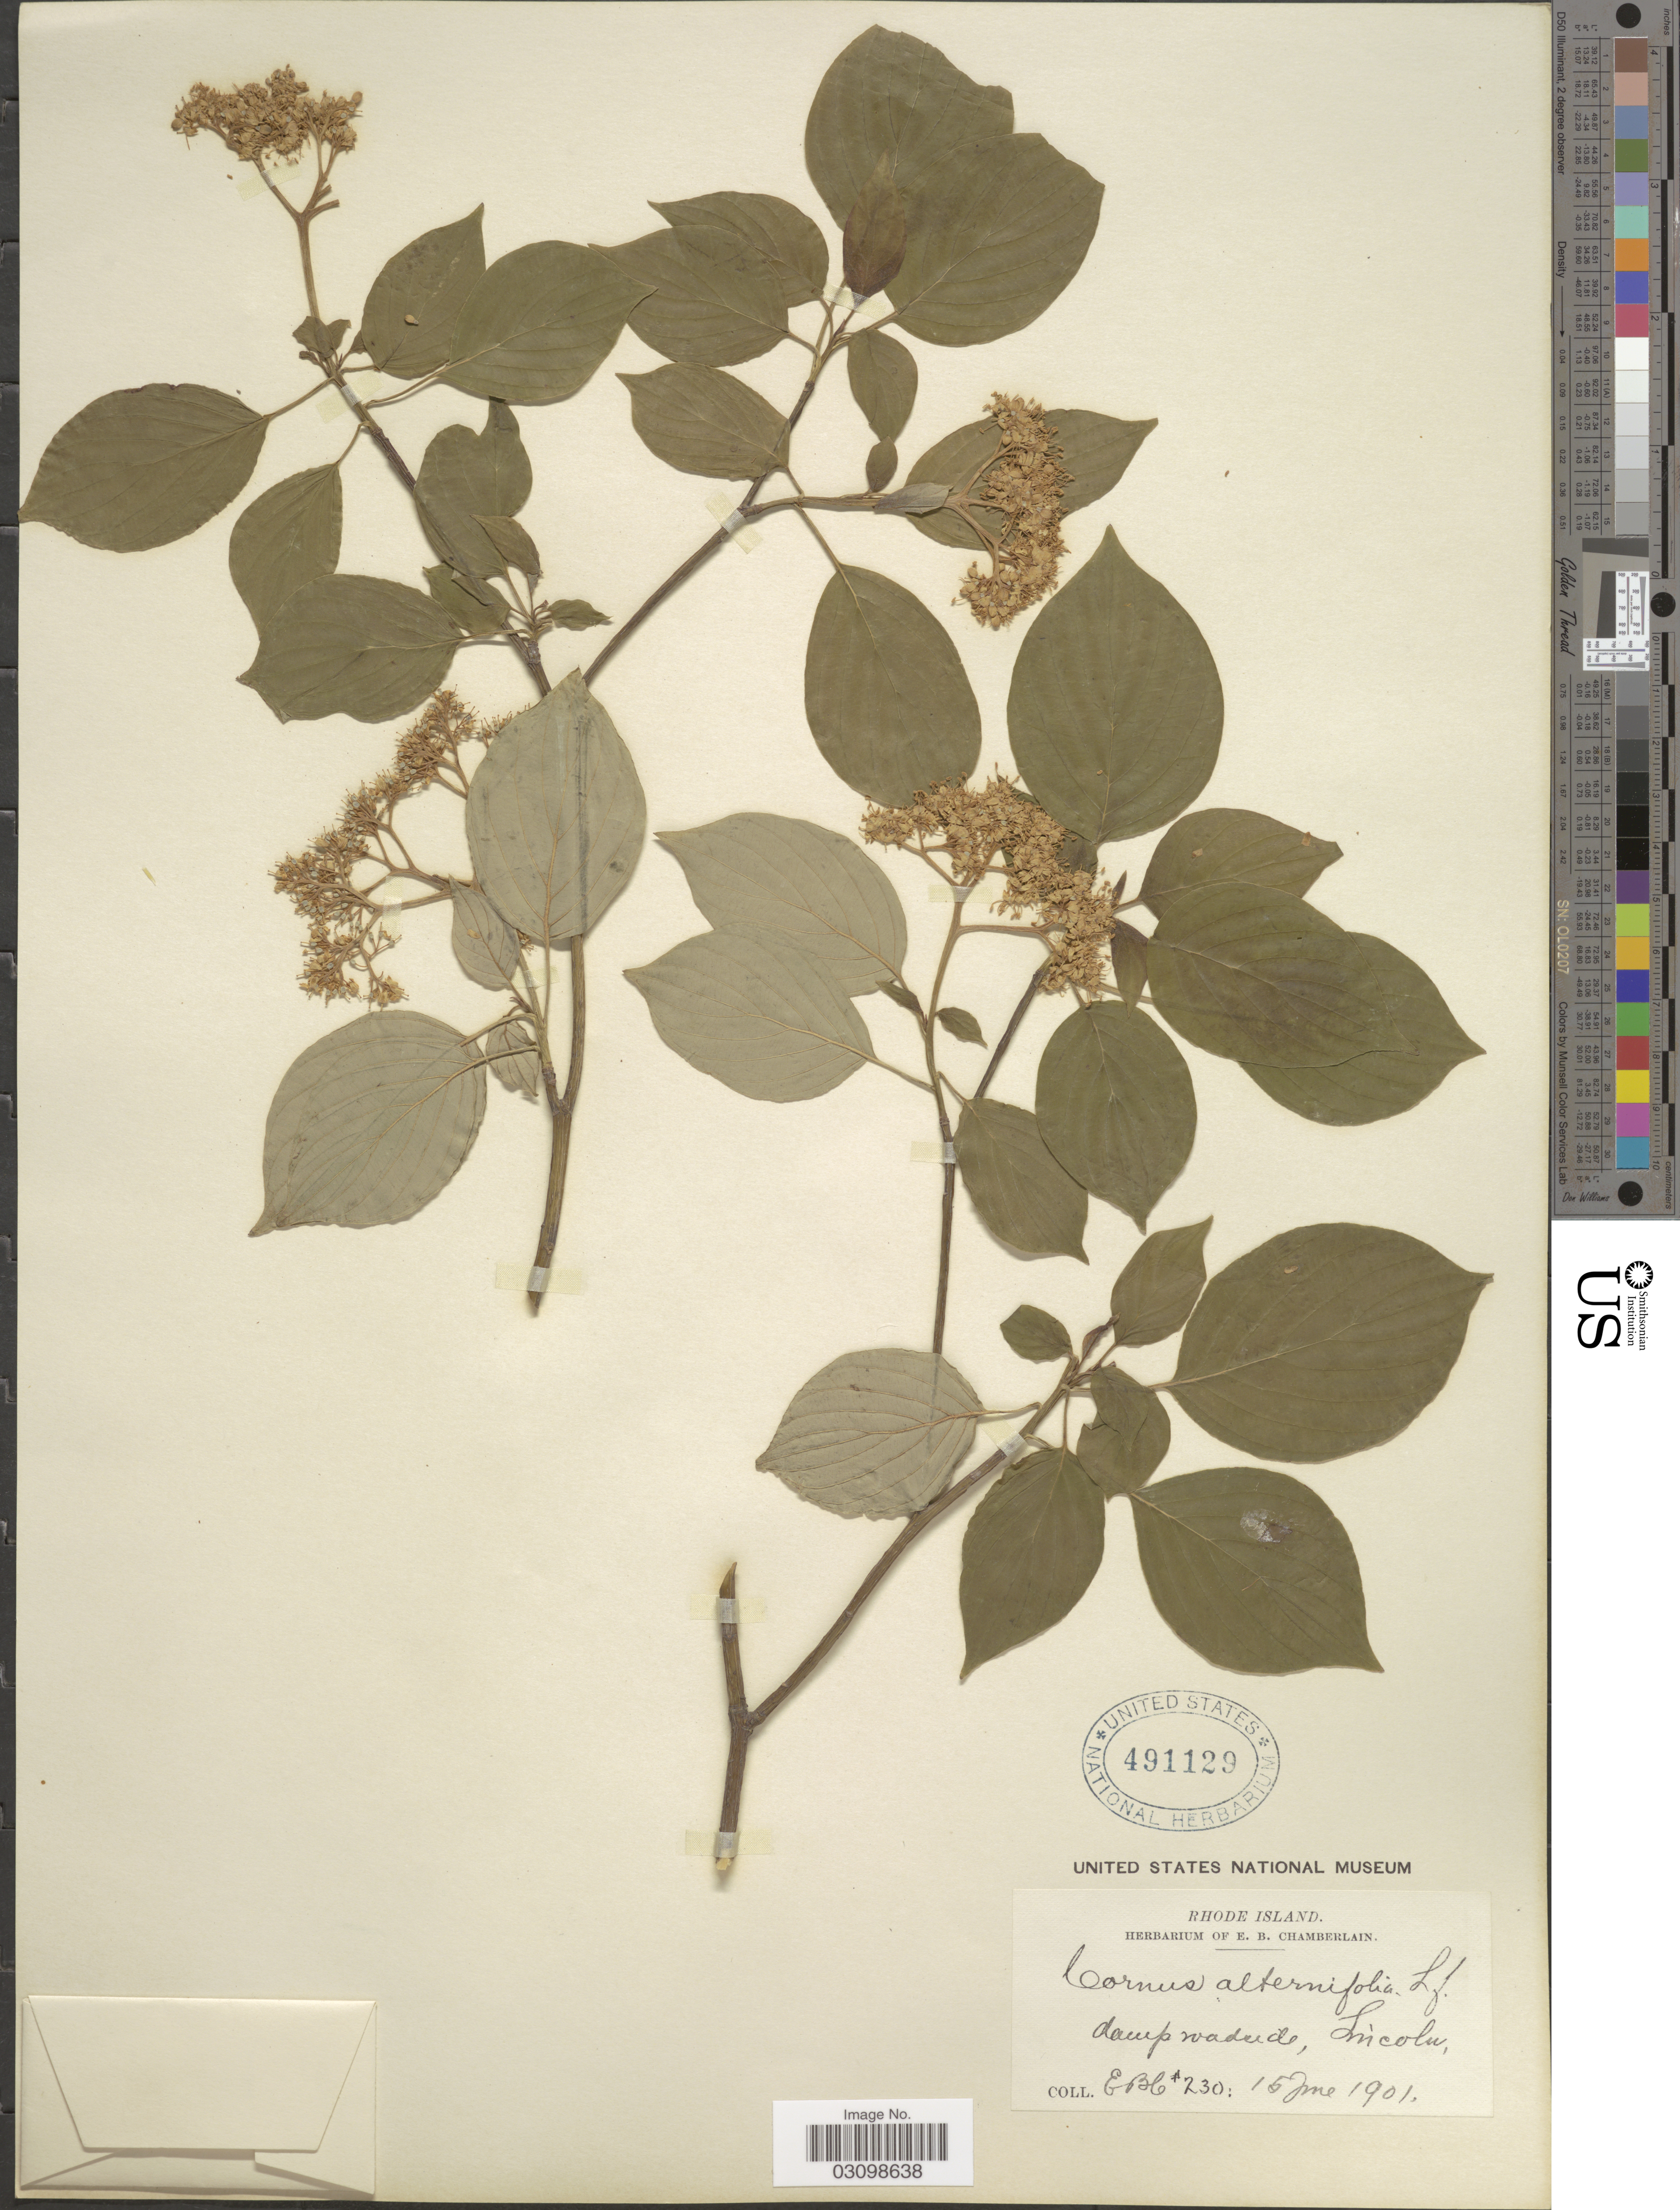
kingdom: Plantae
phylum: Tracheophyta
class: Magnoliopsida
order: Cornales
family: Cornaceae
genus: Cornus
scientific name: Cornus alternifolia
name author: L.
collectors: E. Chamberlain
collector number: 230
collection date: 1901-06-15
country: United States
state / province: Rhode Island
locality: Lincoln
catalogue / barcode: US 491129